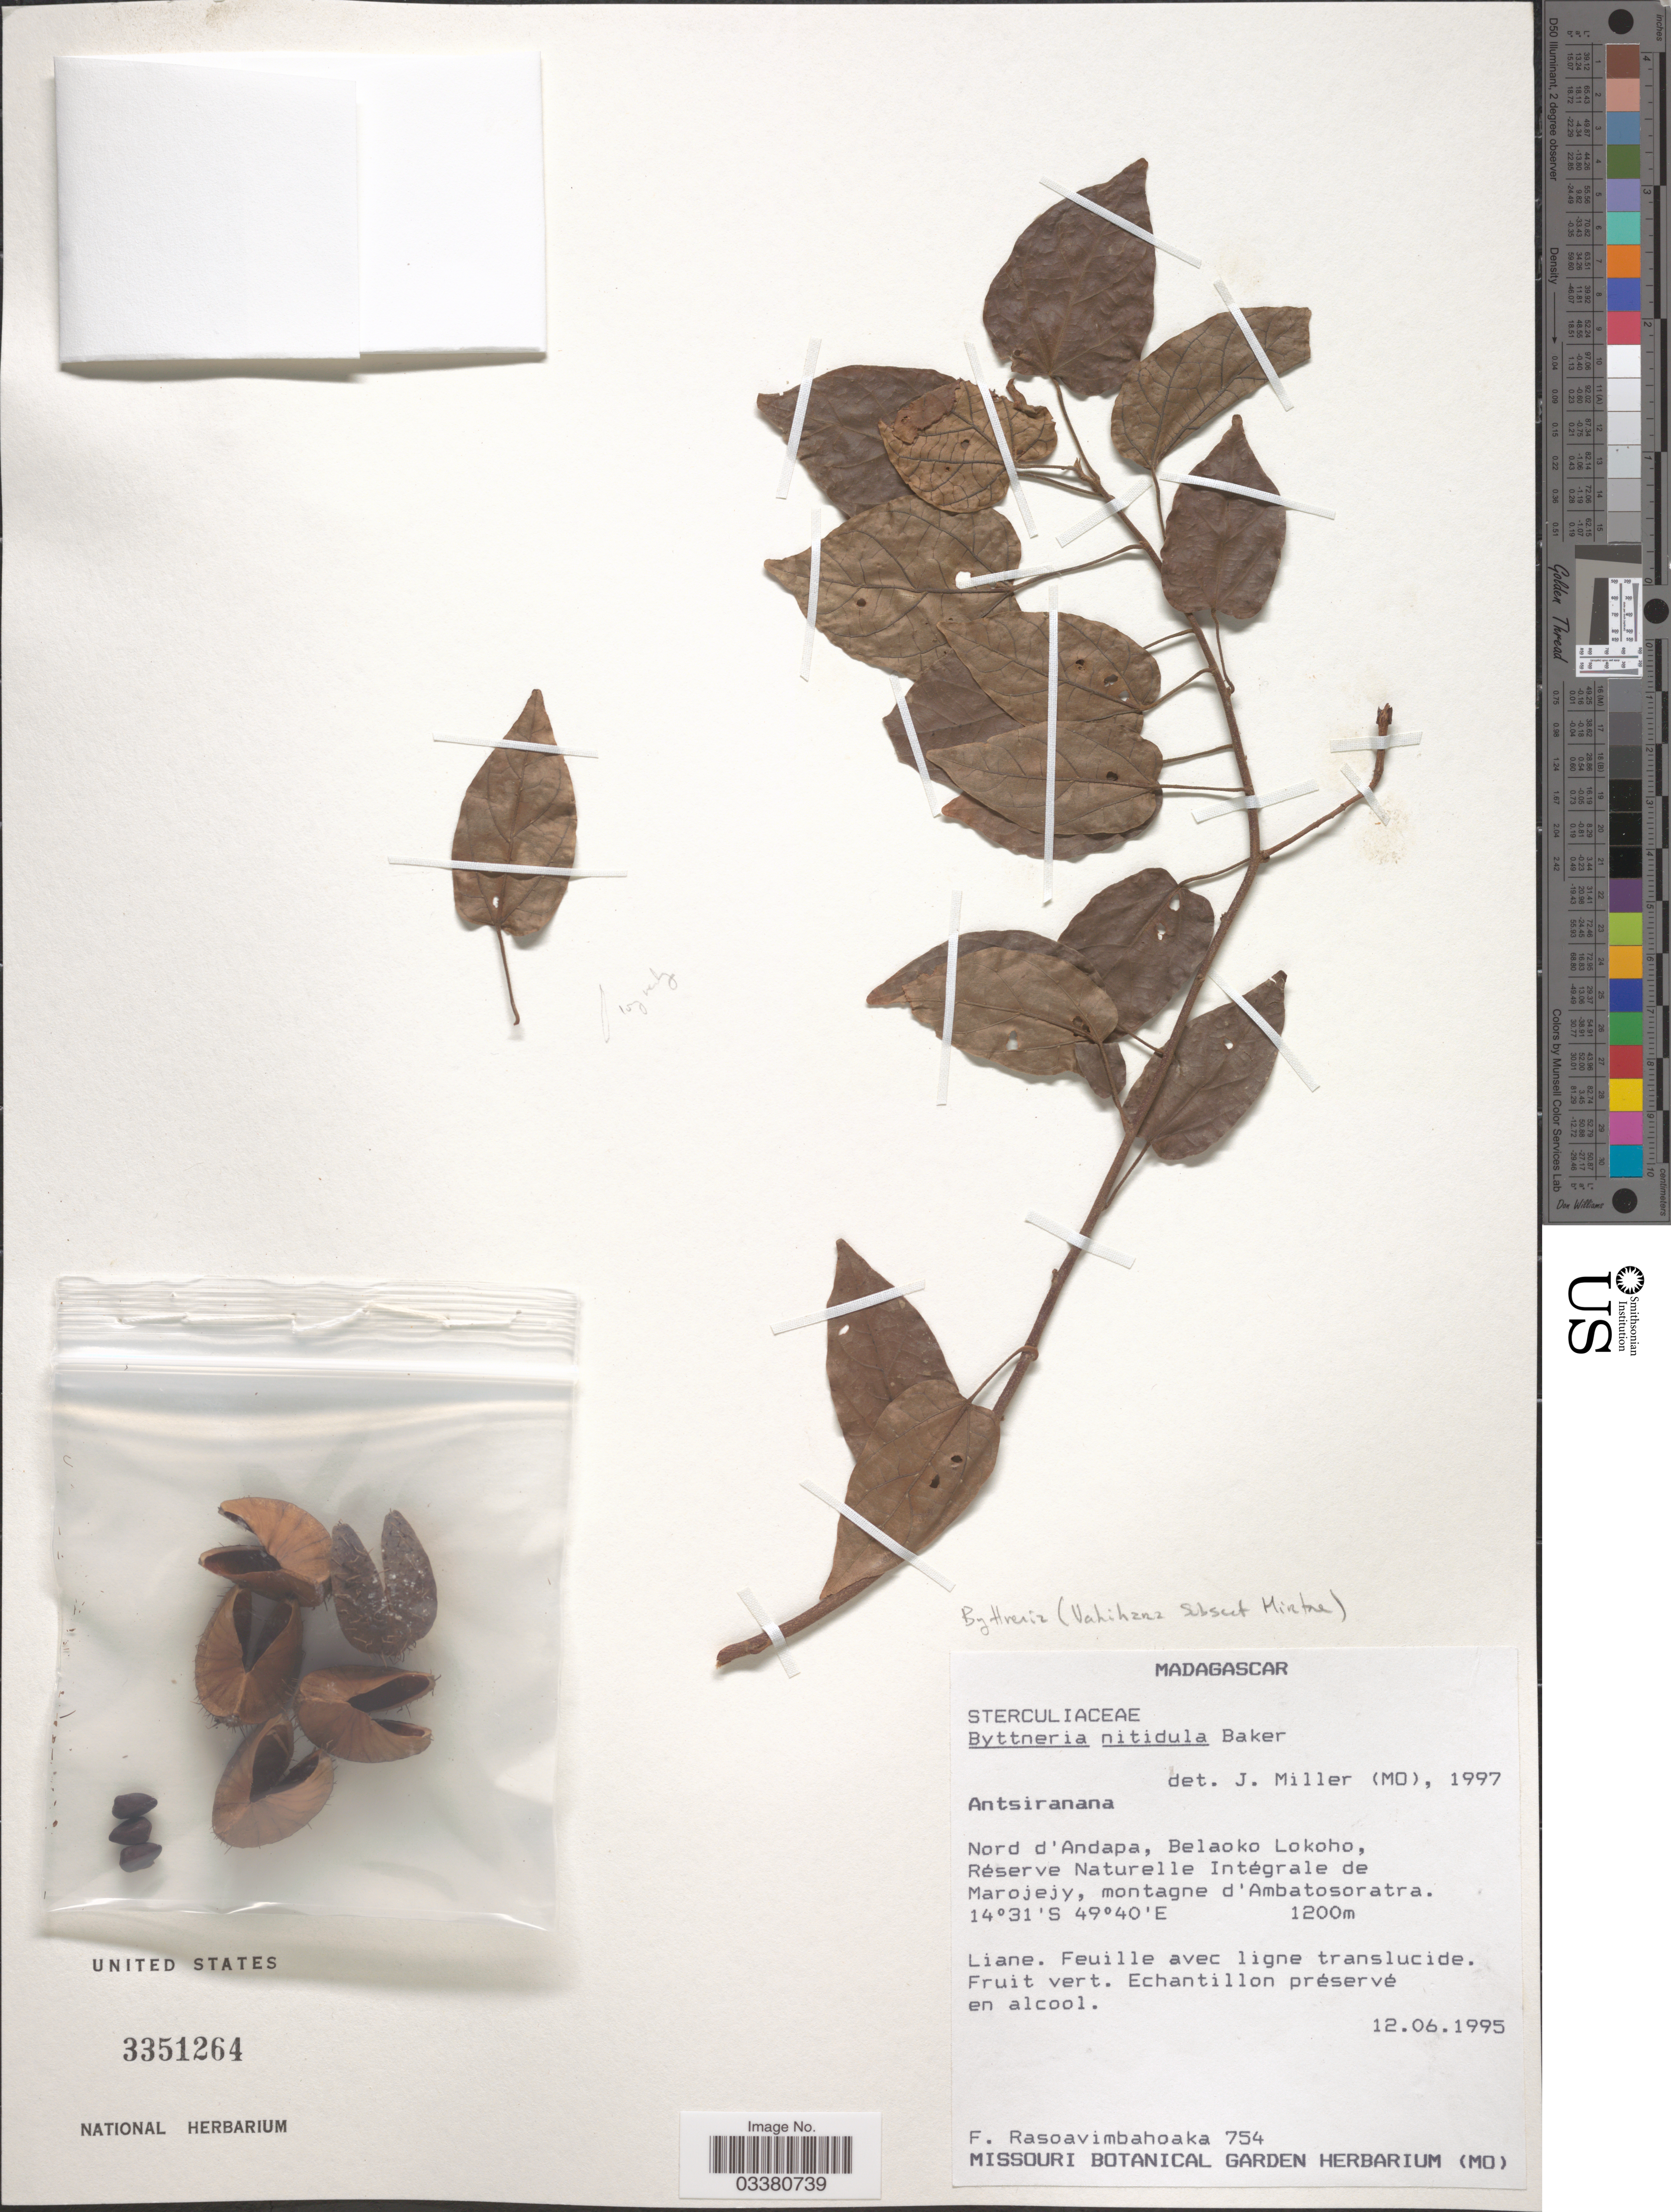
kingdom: Plantae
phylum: Tracheophyta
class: Magnoliopsida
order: Malvales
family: Malvaceae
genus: Byttneria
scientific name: Byttneria sp.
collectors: F. Rasoavimbahoaka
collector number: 754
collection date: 1995-06-12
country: Madagascar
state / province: Sava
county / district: Andapa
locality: Nord d'Andapa, Belaoko Lokoho, Réserve Naturelle Intégrale de Marojejy, montagne d'Ambatosoratra.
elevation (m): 1200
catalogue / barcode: US 3351264